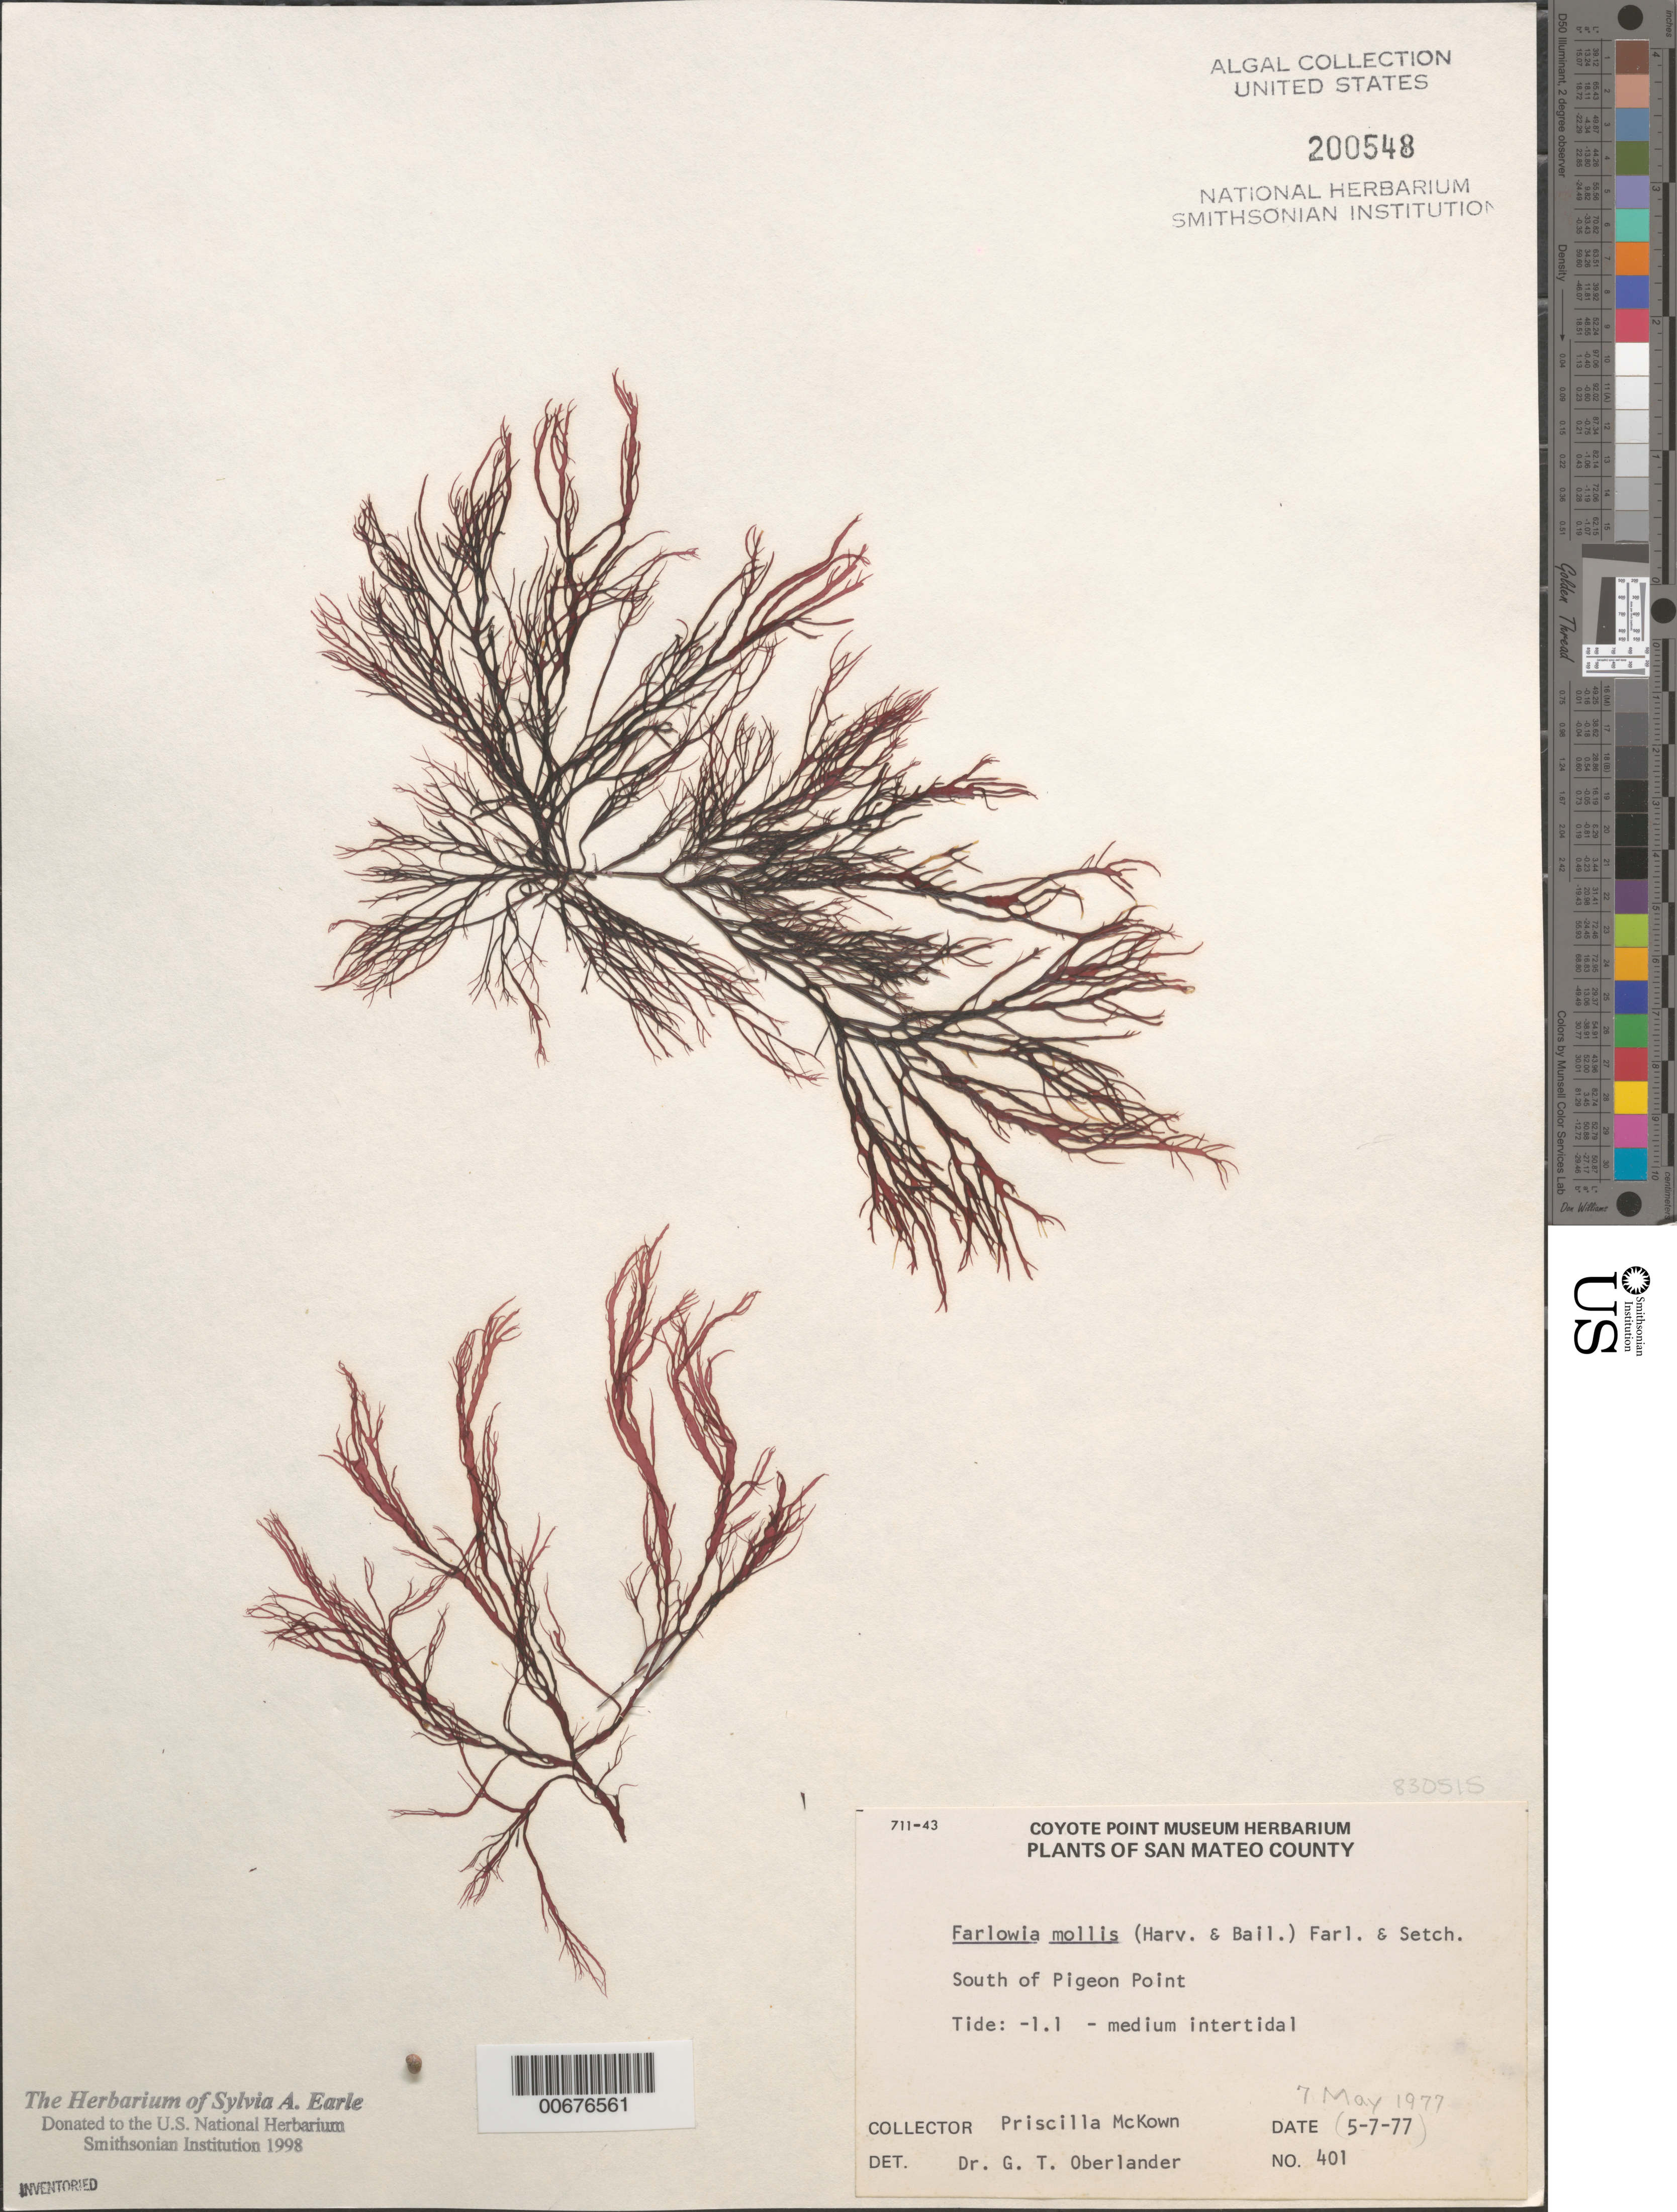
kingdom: Plantae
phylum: Rhodophyta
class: Florideophyceae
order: Gigartinales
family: Dumontiaceae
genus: Farlowia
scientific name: Farlowia mollis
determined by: Oberlander, G. T.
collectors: P. McKown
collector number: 401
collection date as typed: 07 May 1977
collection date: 1977-05-07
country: United States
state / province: California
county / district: San Mateo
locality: South of Pigeon Point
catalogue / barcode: US 200548